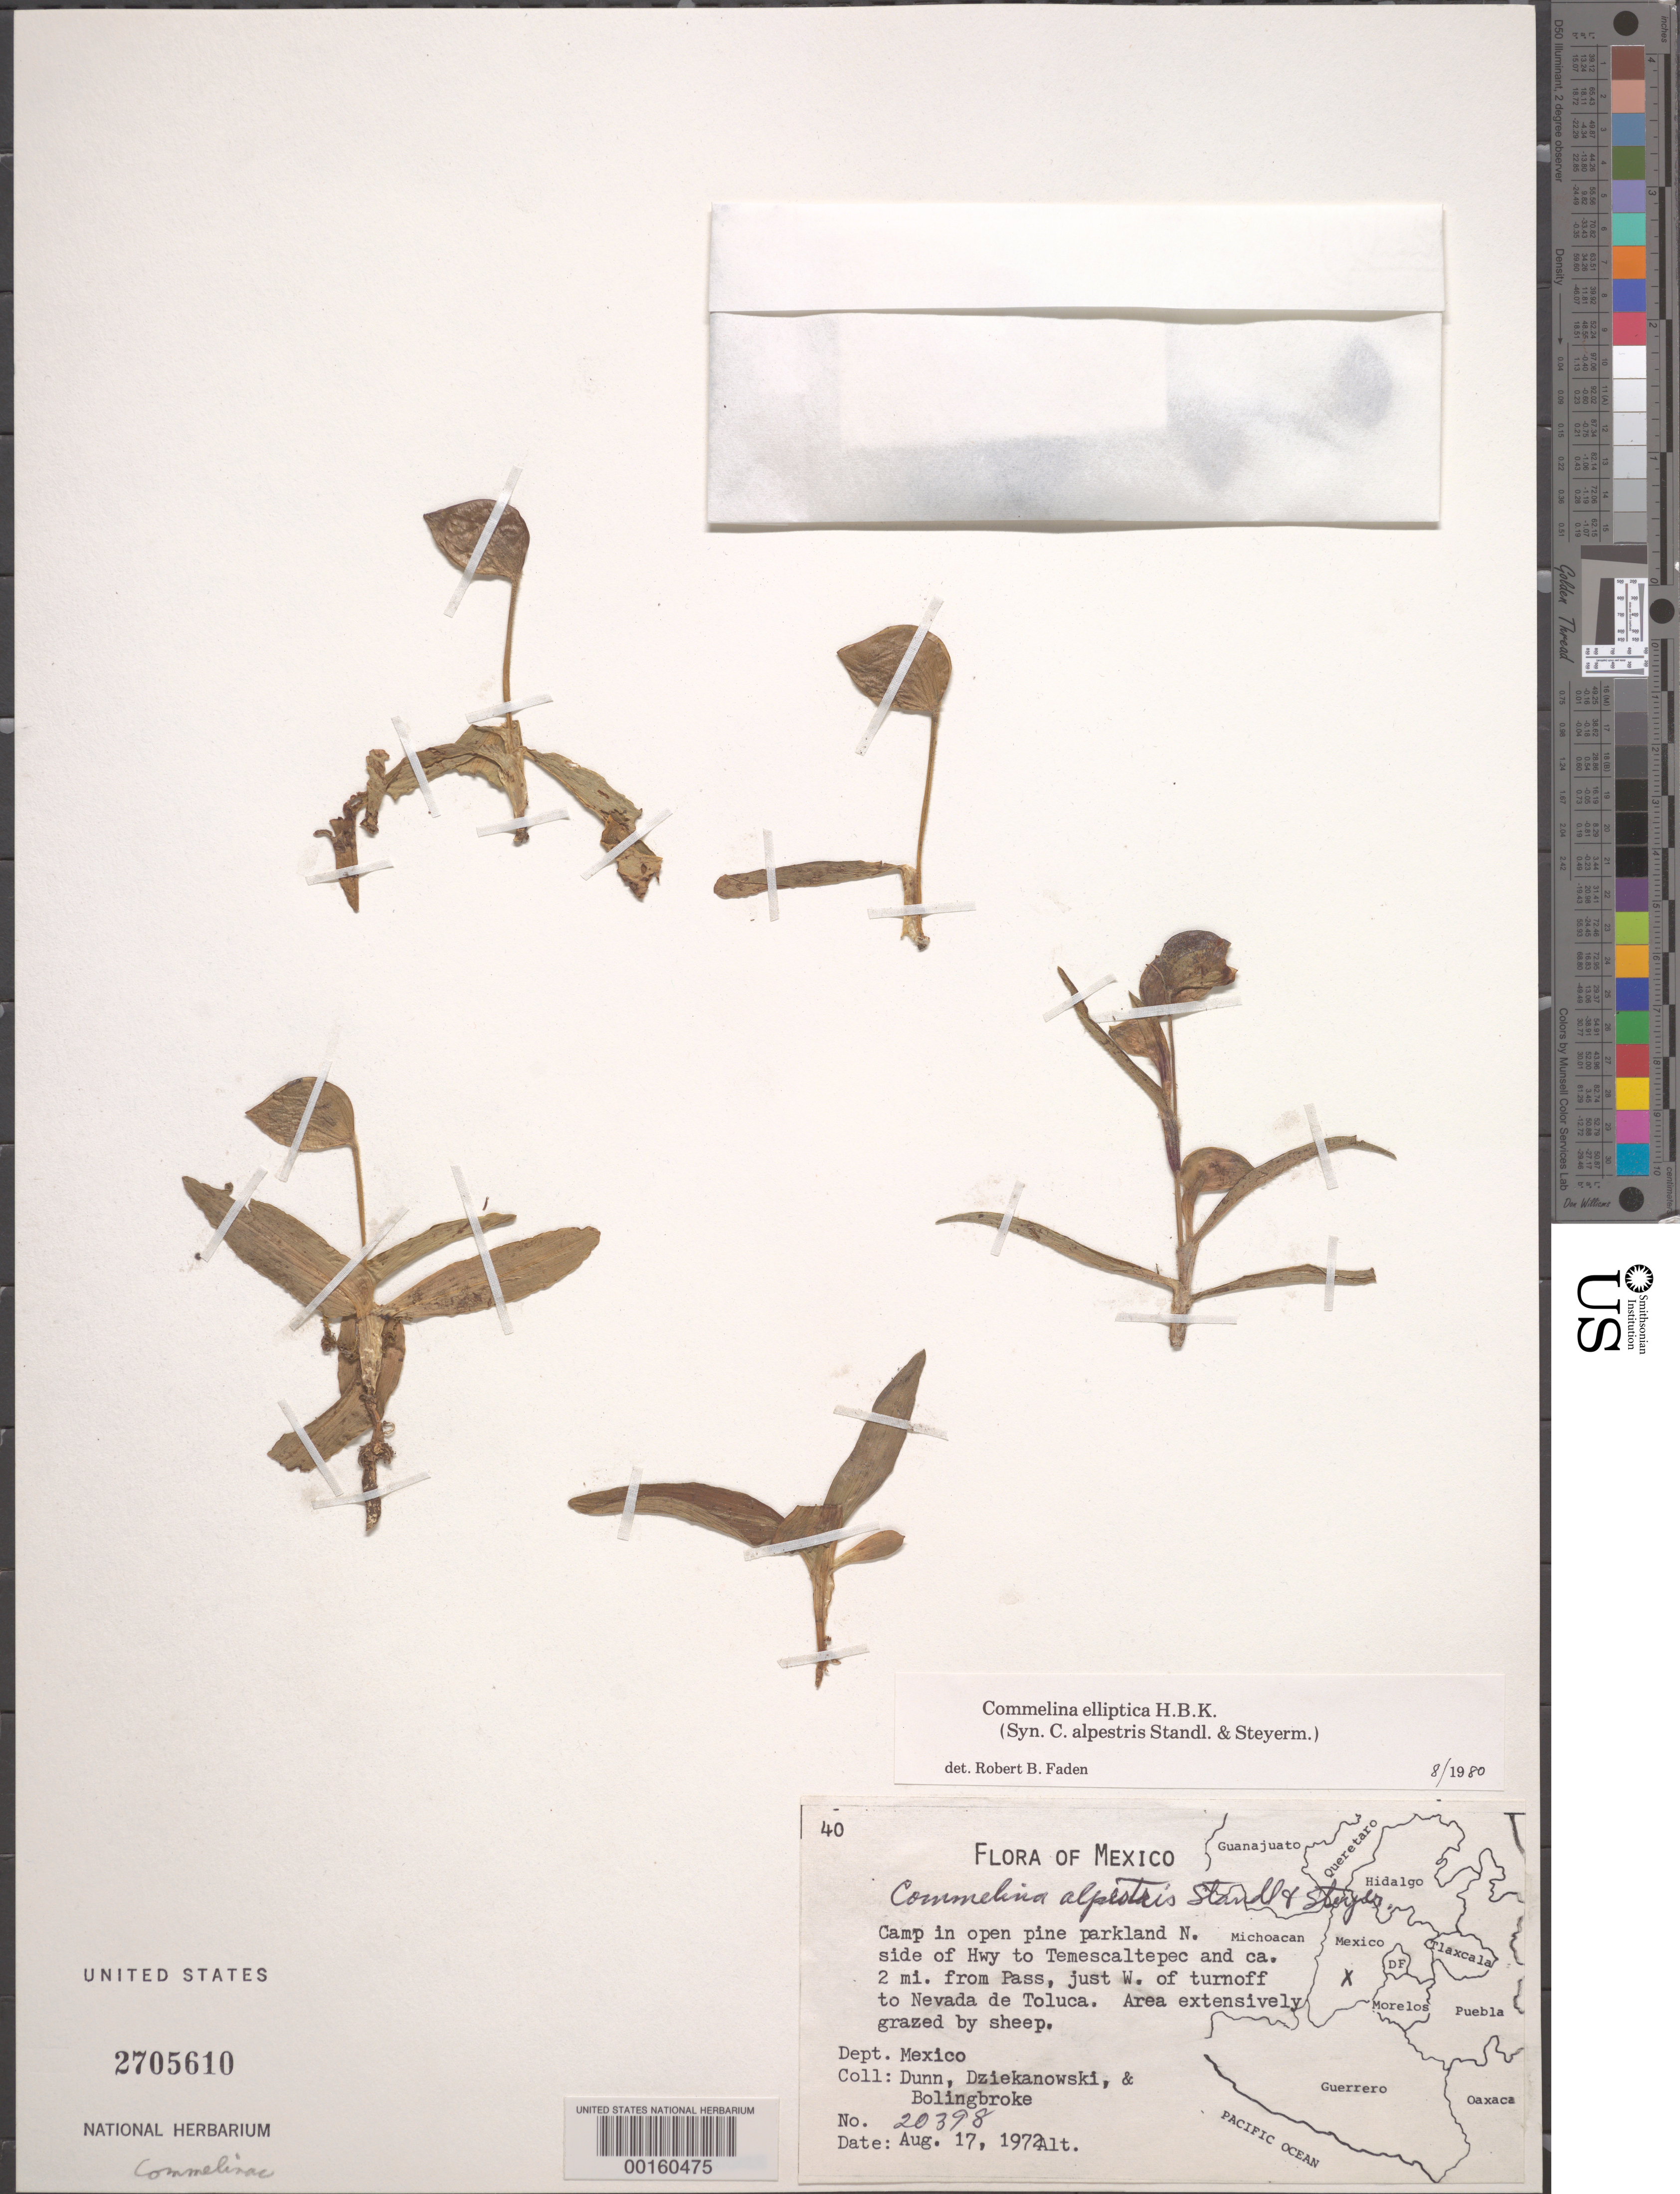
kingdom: Plantae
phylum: Tracheophyta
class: Liliopsida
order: Commelinales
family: Commelinaceae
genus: Commelina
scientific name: Commelina elliptica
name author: Kunth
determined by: Faden, Robert B., (US), Smithsonian Institution - National Museum of Natural History (UNITED STATES)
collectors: -- Dunn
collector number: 20398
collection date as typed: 17 Aug 1972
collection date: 1972-08-17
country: Mexico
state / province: México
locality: Temescaltepec; Nevada de Toluca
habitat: Pine parkland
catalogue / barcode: US 2705610